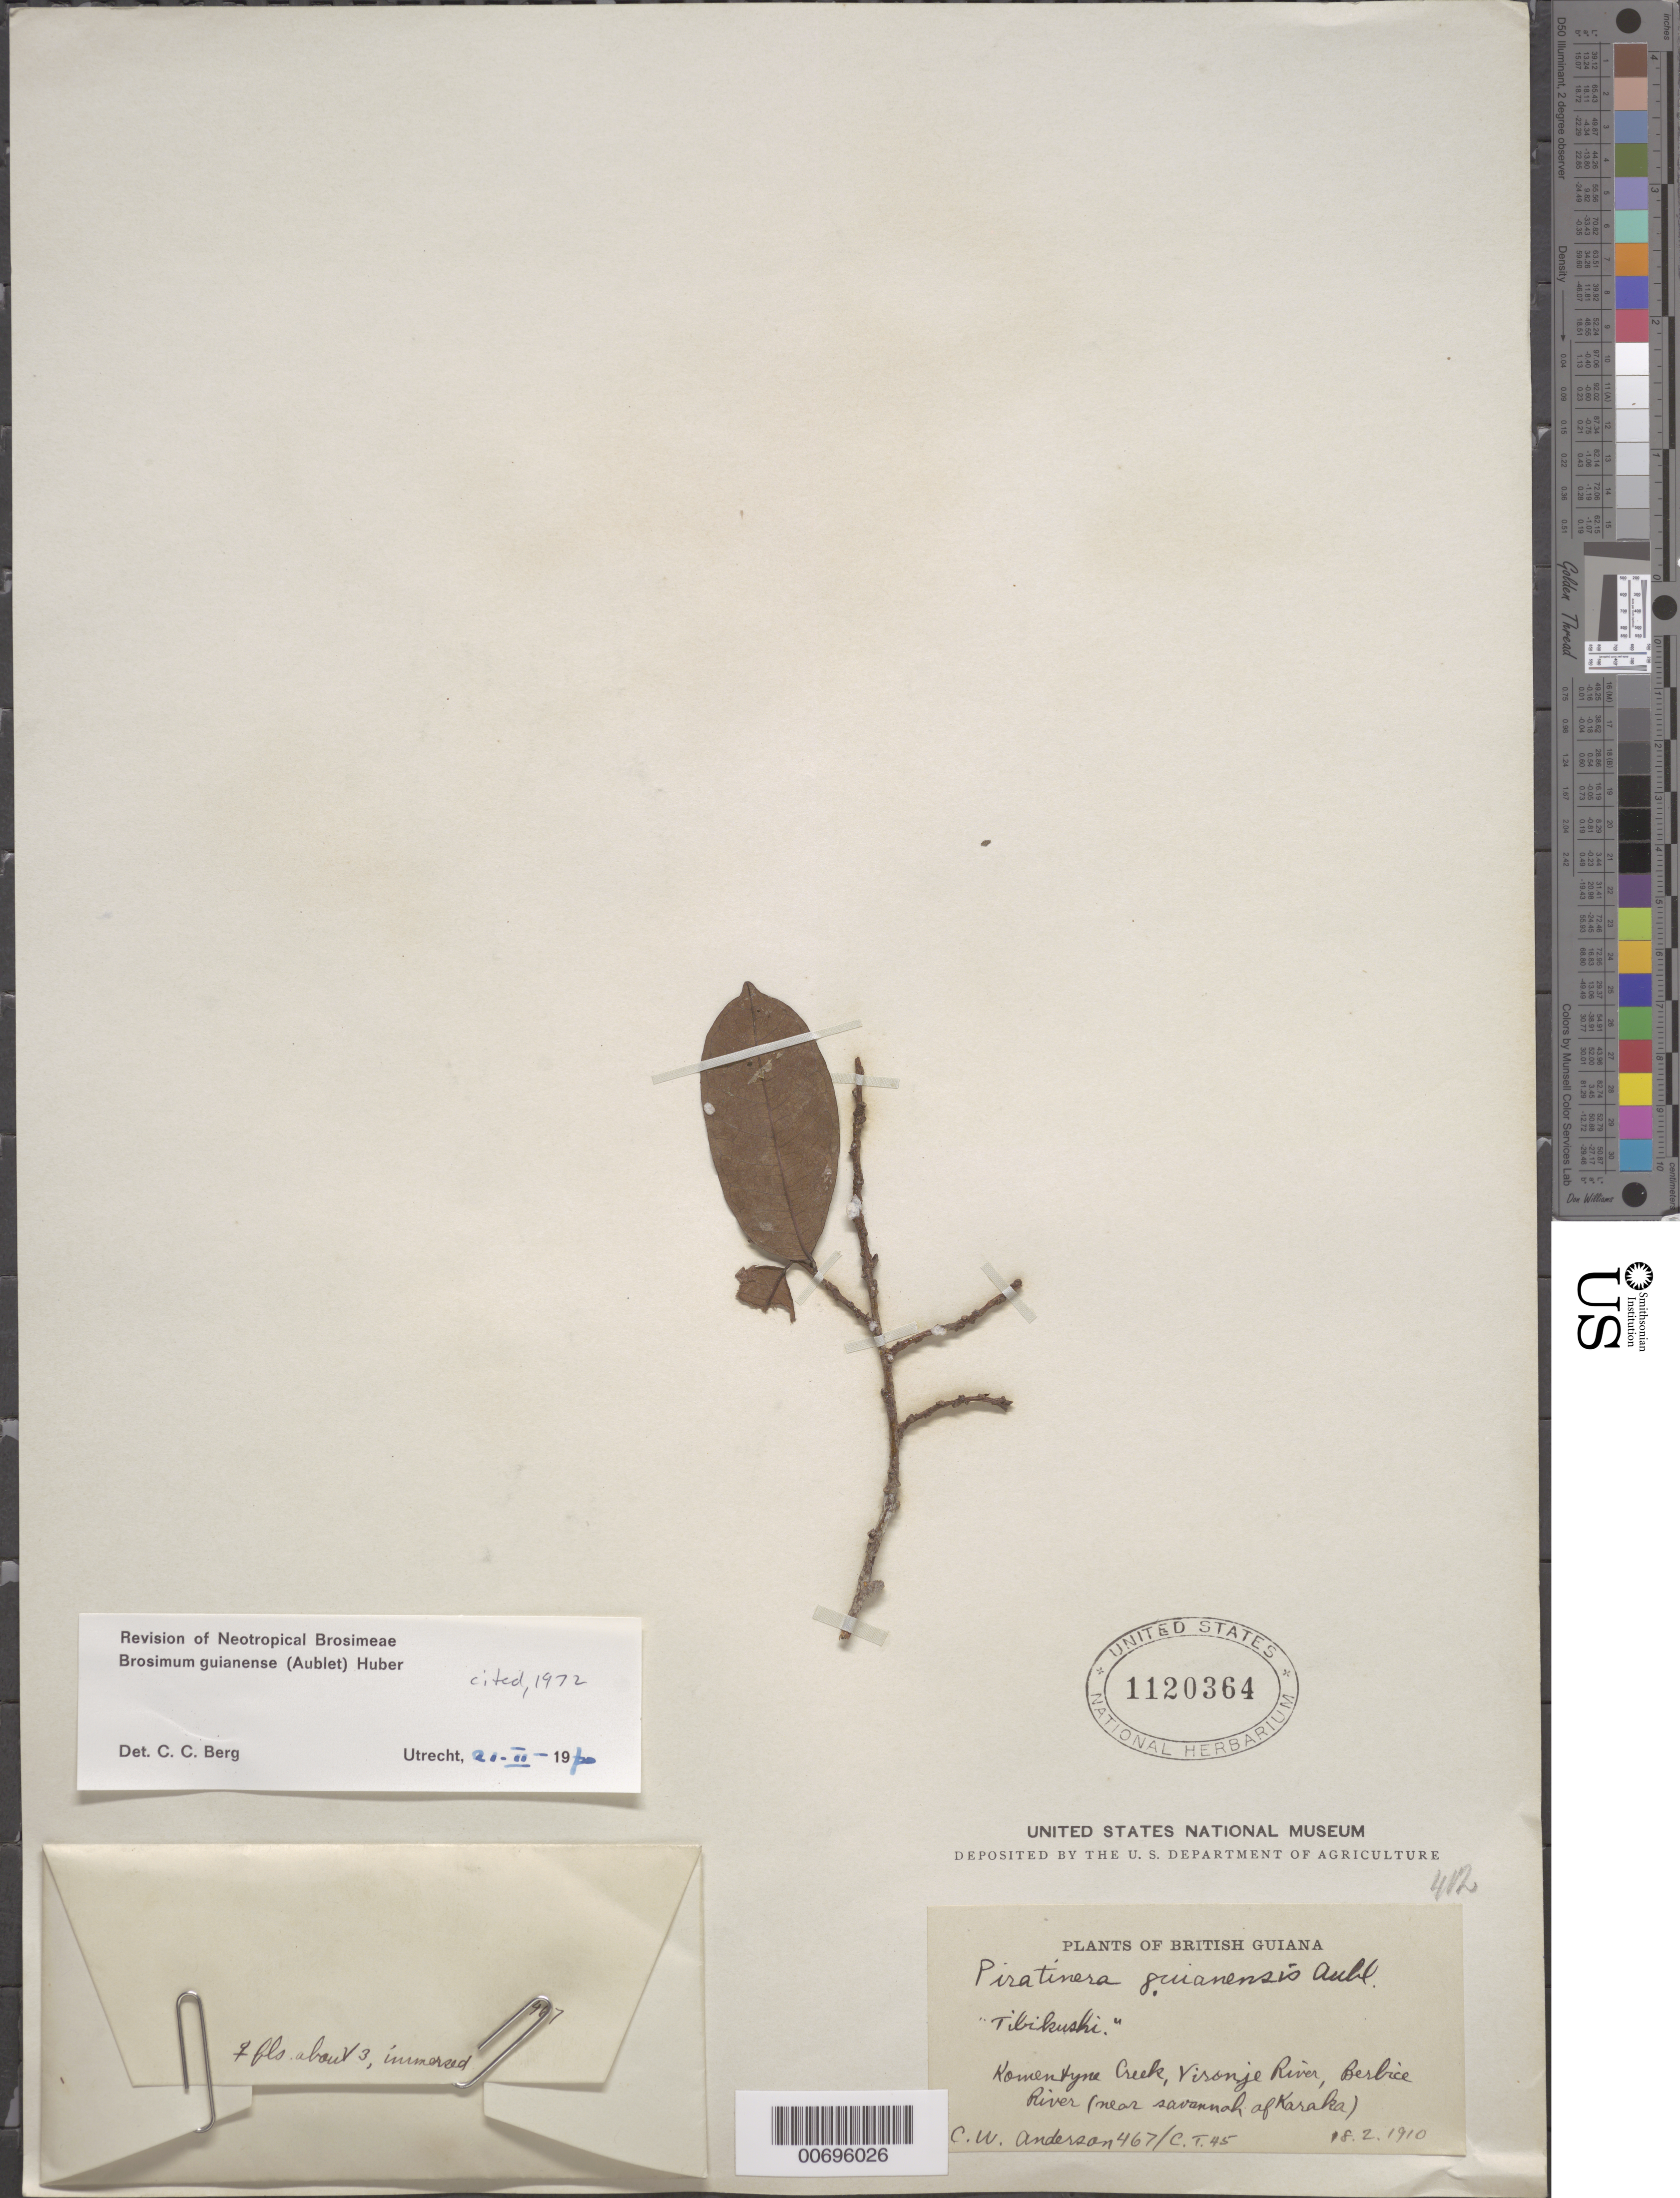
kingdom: Plantae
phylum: Tracheophyta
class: Magnoliopsida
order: Rosales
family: Moraceae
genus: Brosimum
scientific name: Brosimum guianense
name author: (Aubl.) Huber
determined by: Berg, C. C.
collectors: C. W. Anderson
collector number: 467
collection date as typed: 18-Feb-10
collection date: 1910-02-18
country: Guyana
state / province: Demerara-Mahaica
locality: Komentyne Creek, Vironje River, Berbice R., near Karaka Savanna [?]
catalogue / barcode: US 1120364